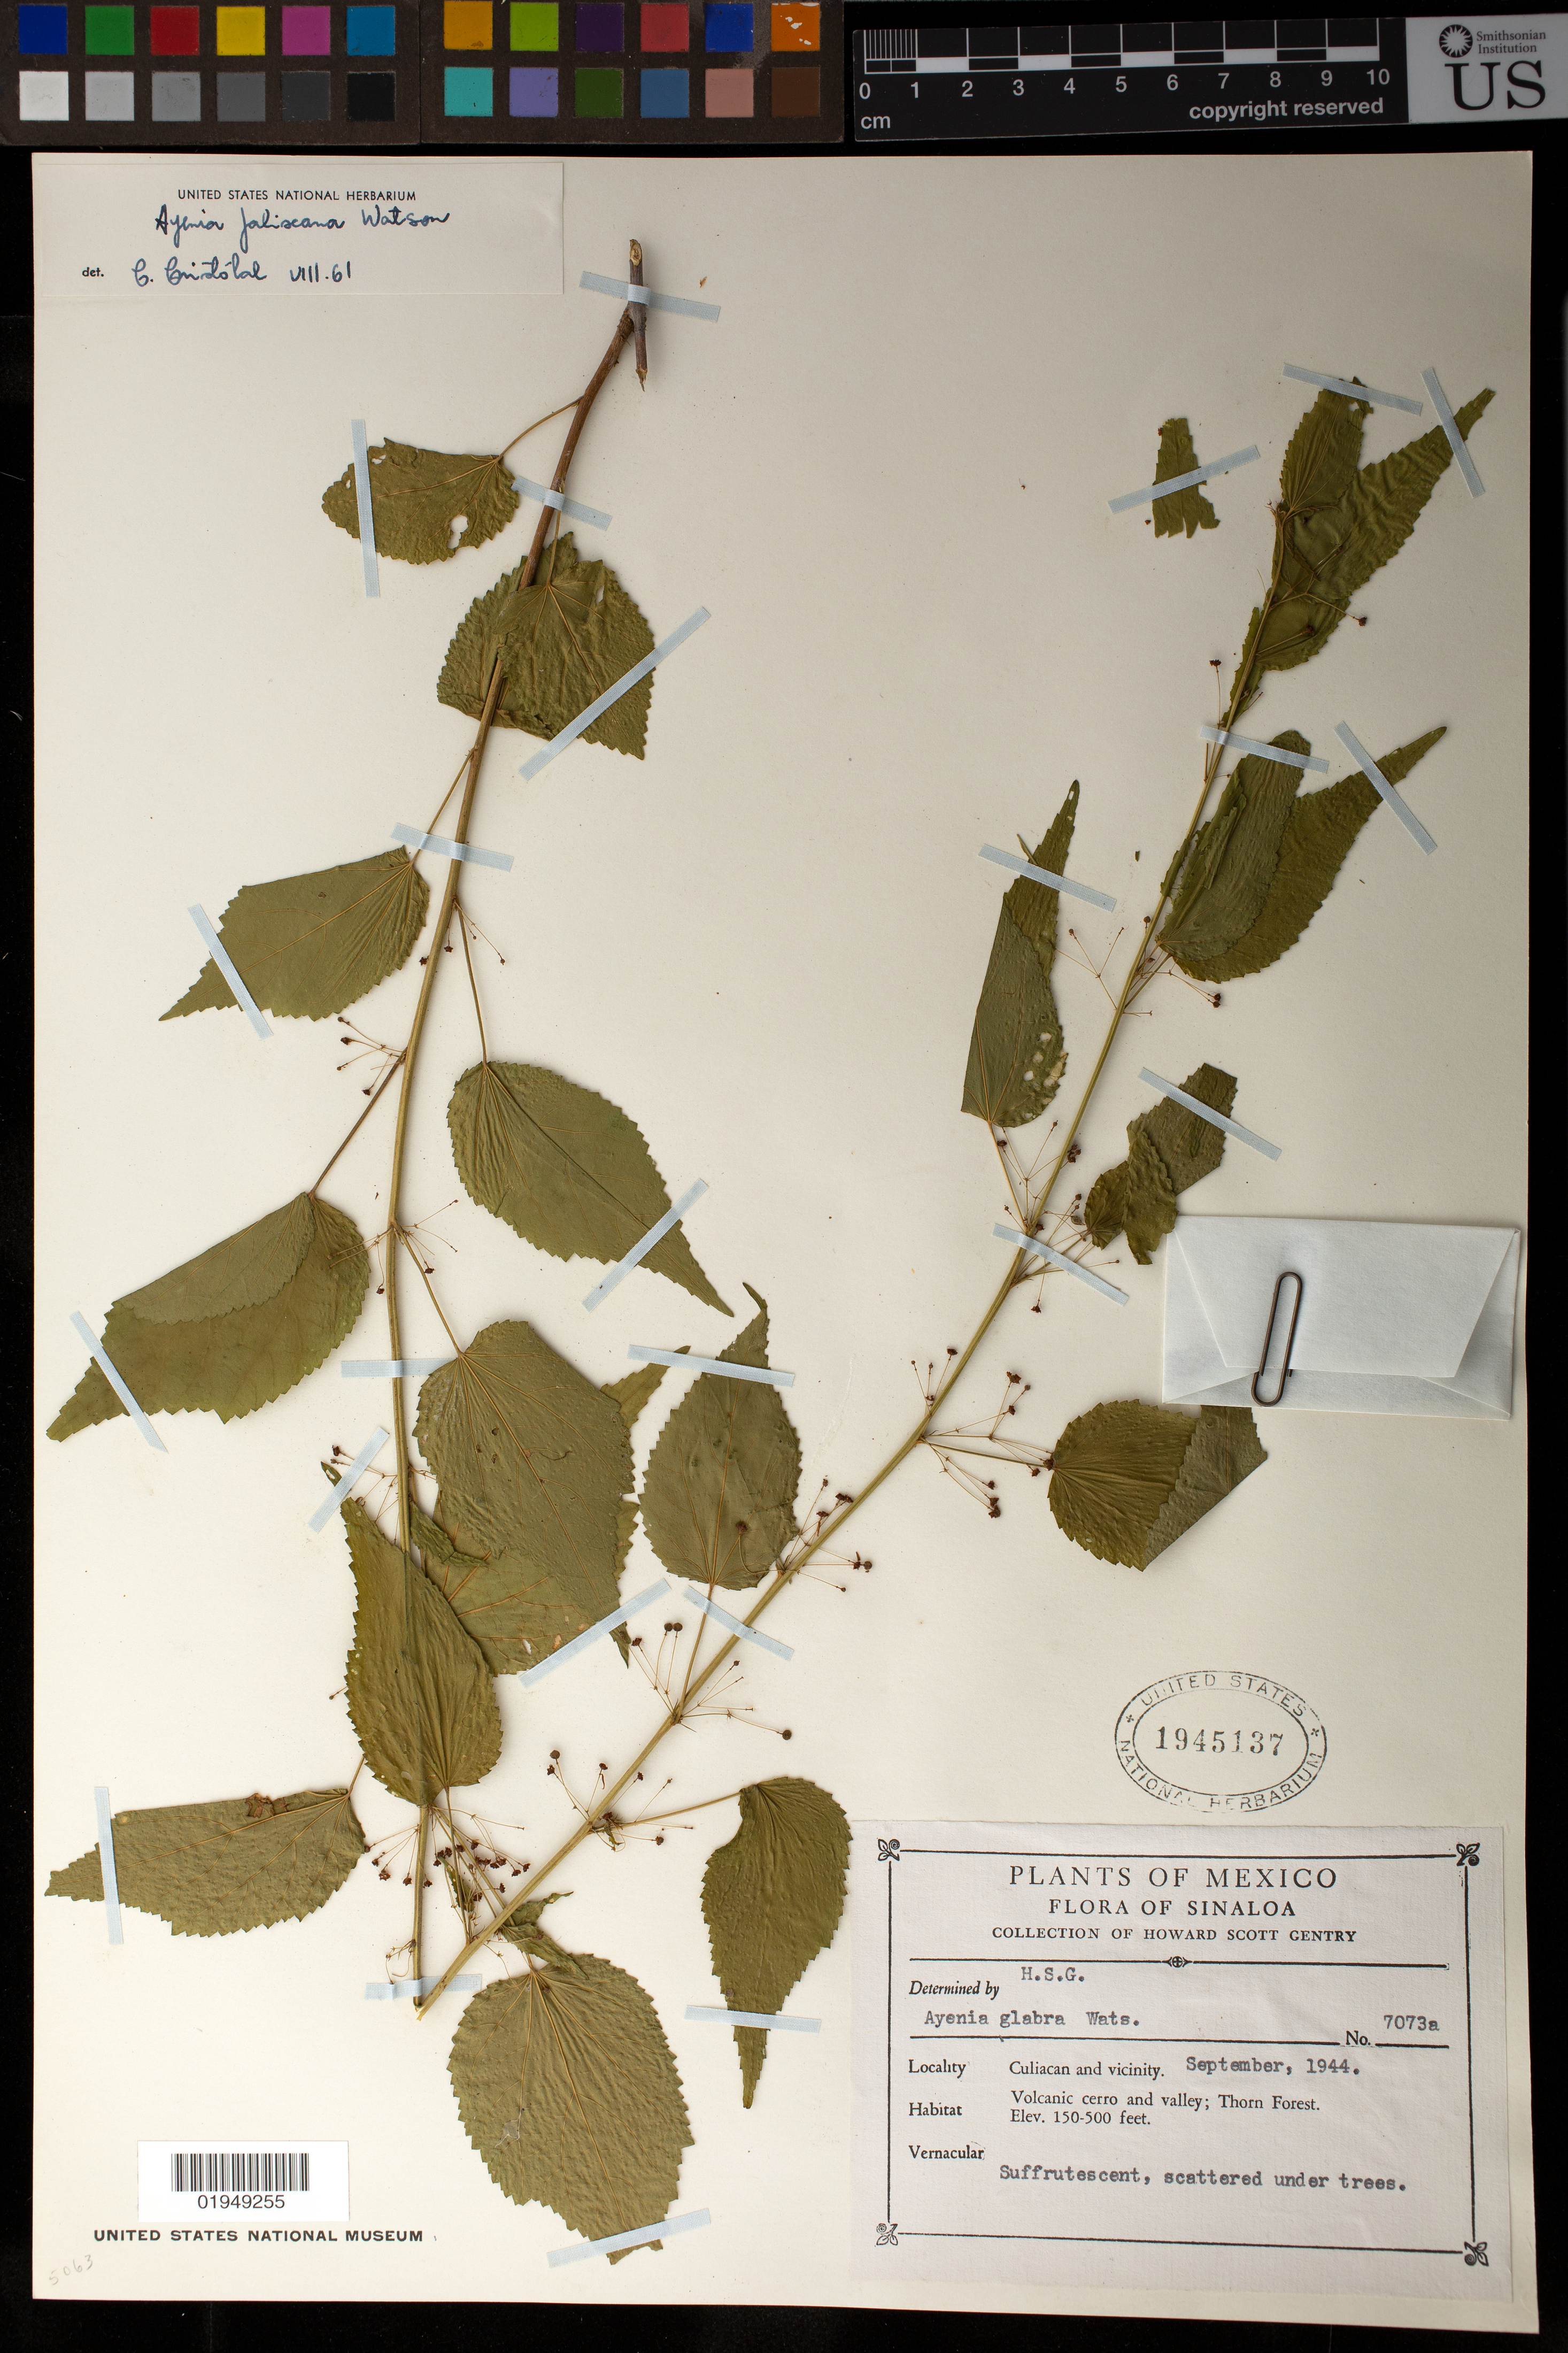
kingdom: Plantae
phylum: Tracheophyta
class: Magnoliopsida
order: Malvales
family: Malvaceae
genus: Ayenia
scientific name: Ayenia jaliscana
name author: S. Watson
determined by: (CTES) Instituto de Botanica del Nordeste - Facultad de Ciencias Agrarias - Herbario "Dra. Carmen L. Cristobal" (ARGENTINA)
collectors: H. S. Gentry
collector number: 7073 a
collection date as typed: Sep 1944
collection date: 1944-09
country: Mexico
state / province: Sinaloa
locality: Culiacan and vicinity, State of Sinaloa.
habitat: Volcanic cerro and Thorn Forest.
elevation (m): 46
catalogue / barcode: US 1945137